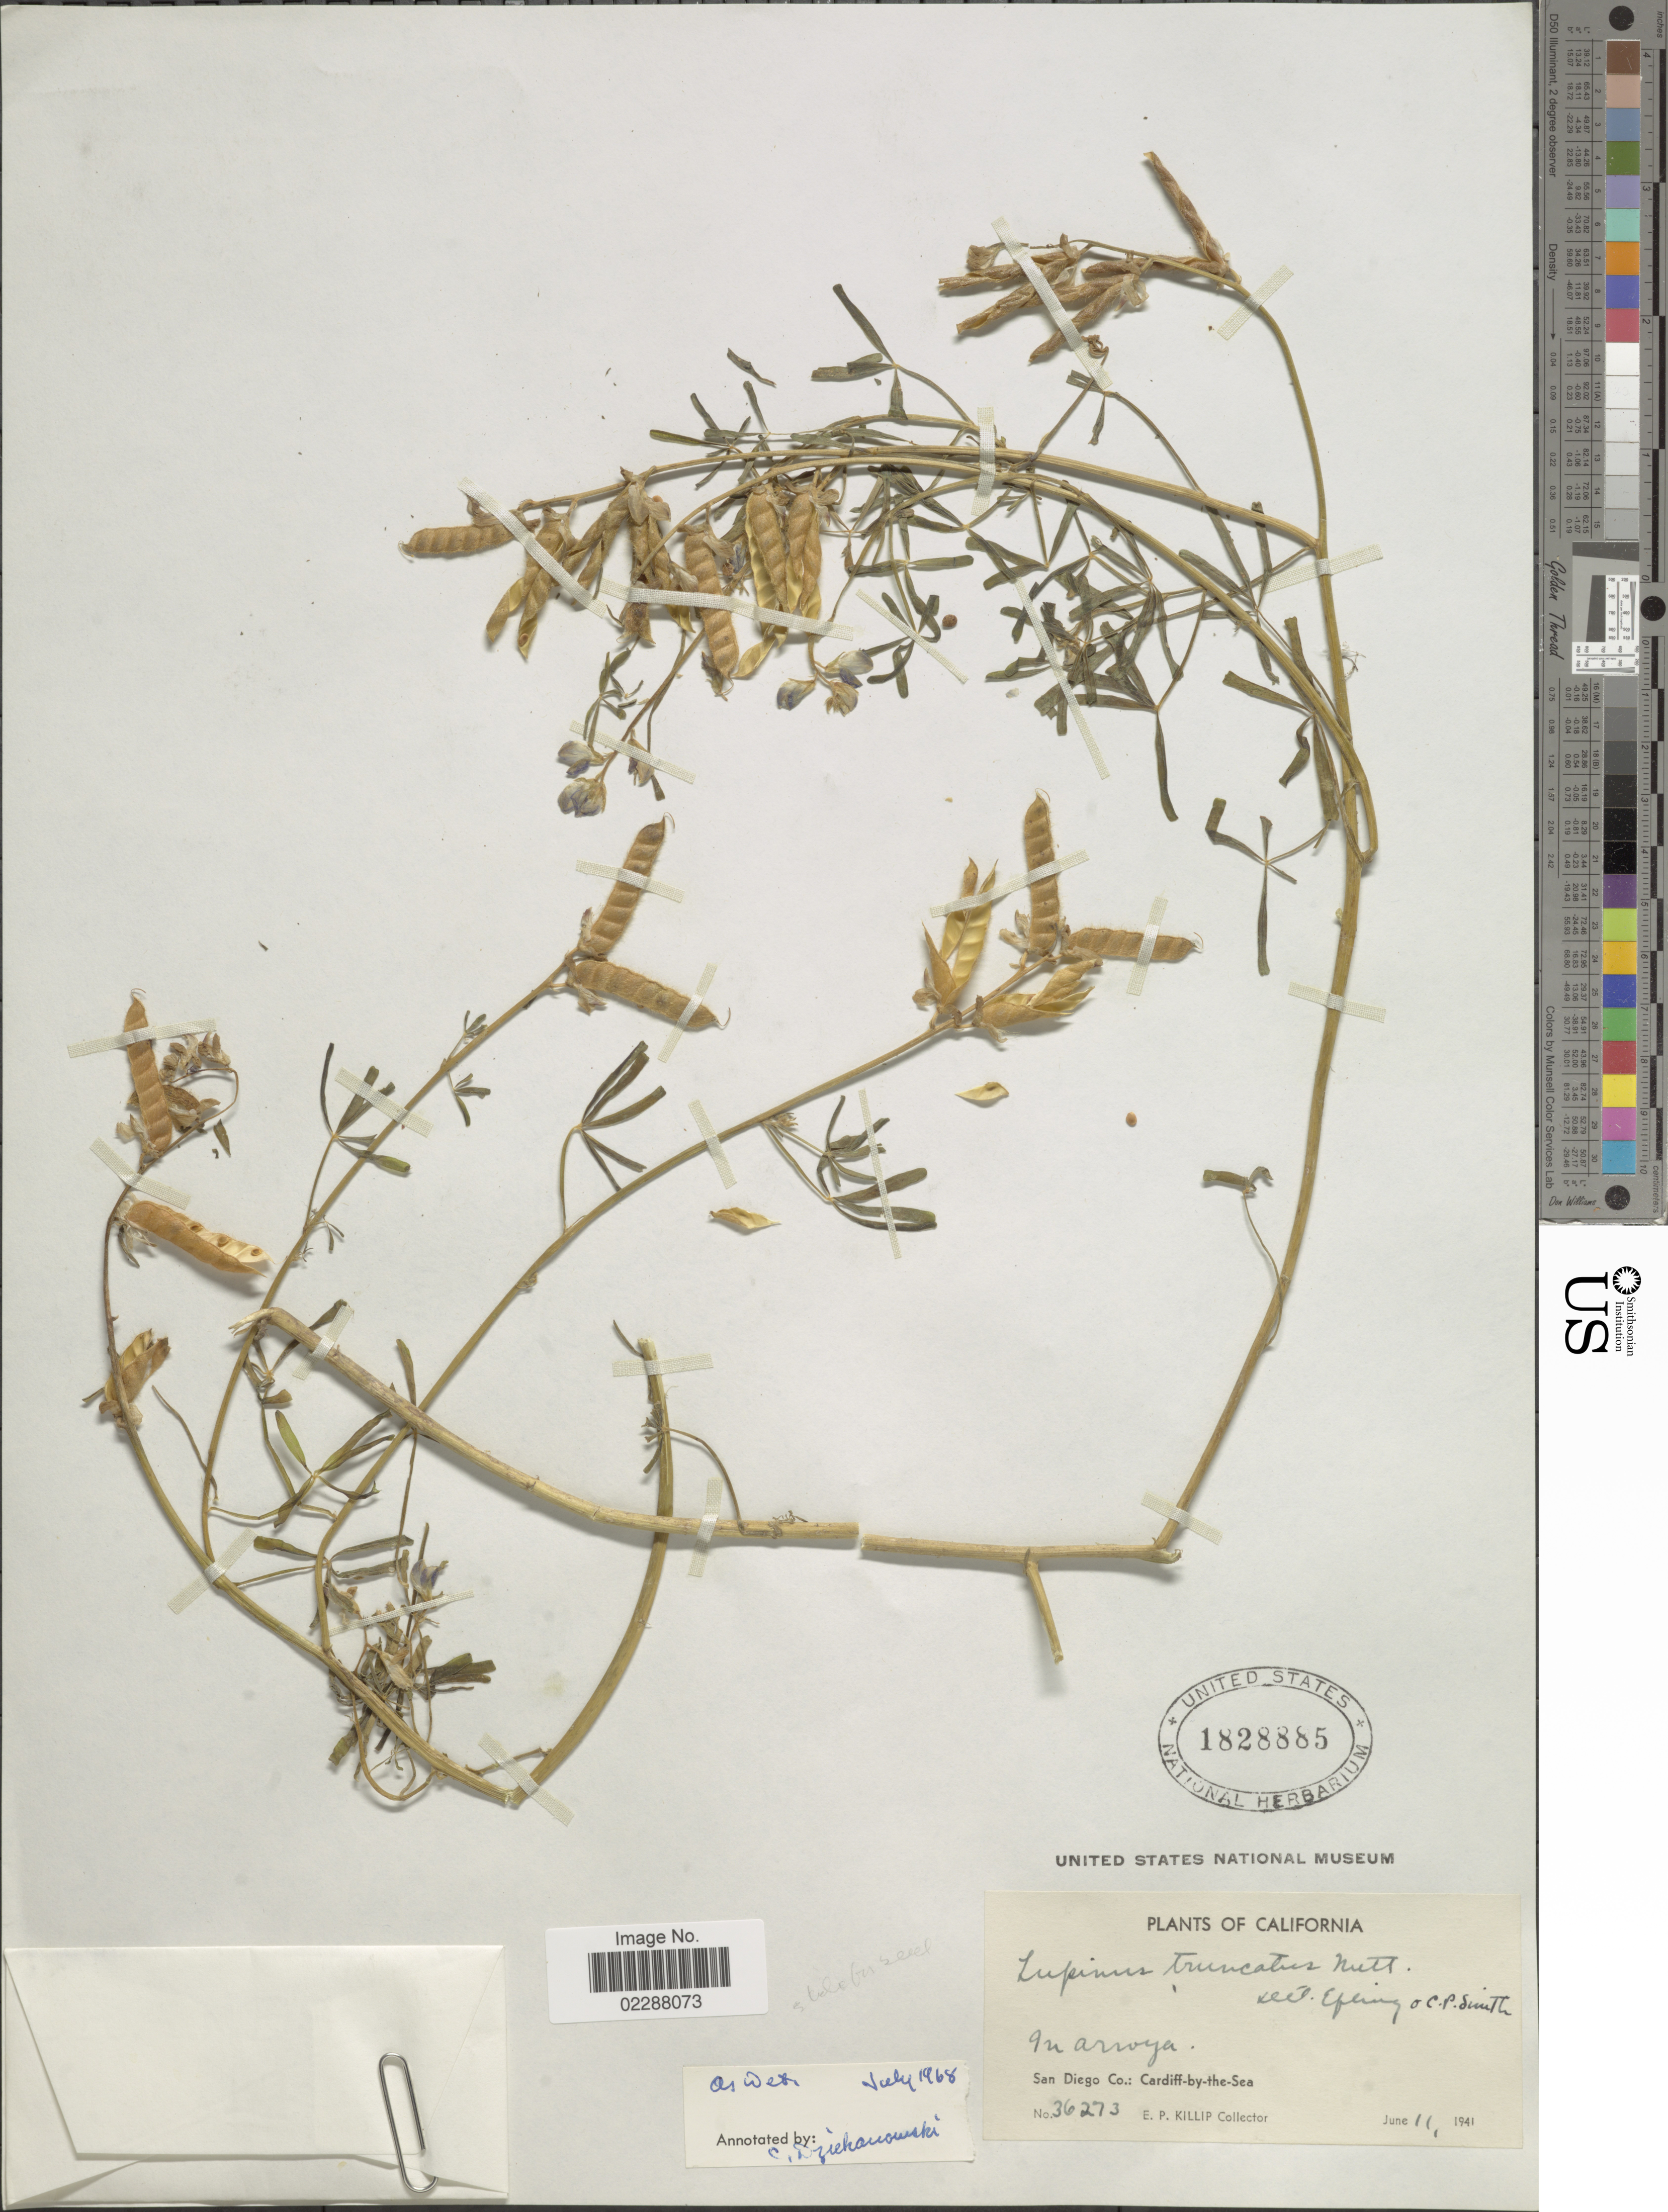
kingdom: Plantae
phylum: Tracheophyta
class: Magnoliopsida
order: Fabales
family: Fabaceae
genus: Lupinus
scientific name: Lupinus truncatus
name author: Nutt. ex Hook. & Arn.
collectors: E. P. Killip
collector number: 36273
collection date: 1941-06-11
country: United States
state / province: California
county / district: San Diego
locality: San Diego Co.: Cadriff-by-the-sea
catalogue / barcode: US 1828885